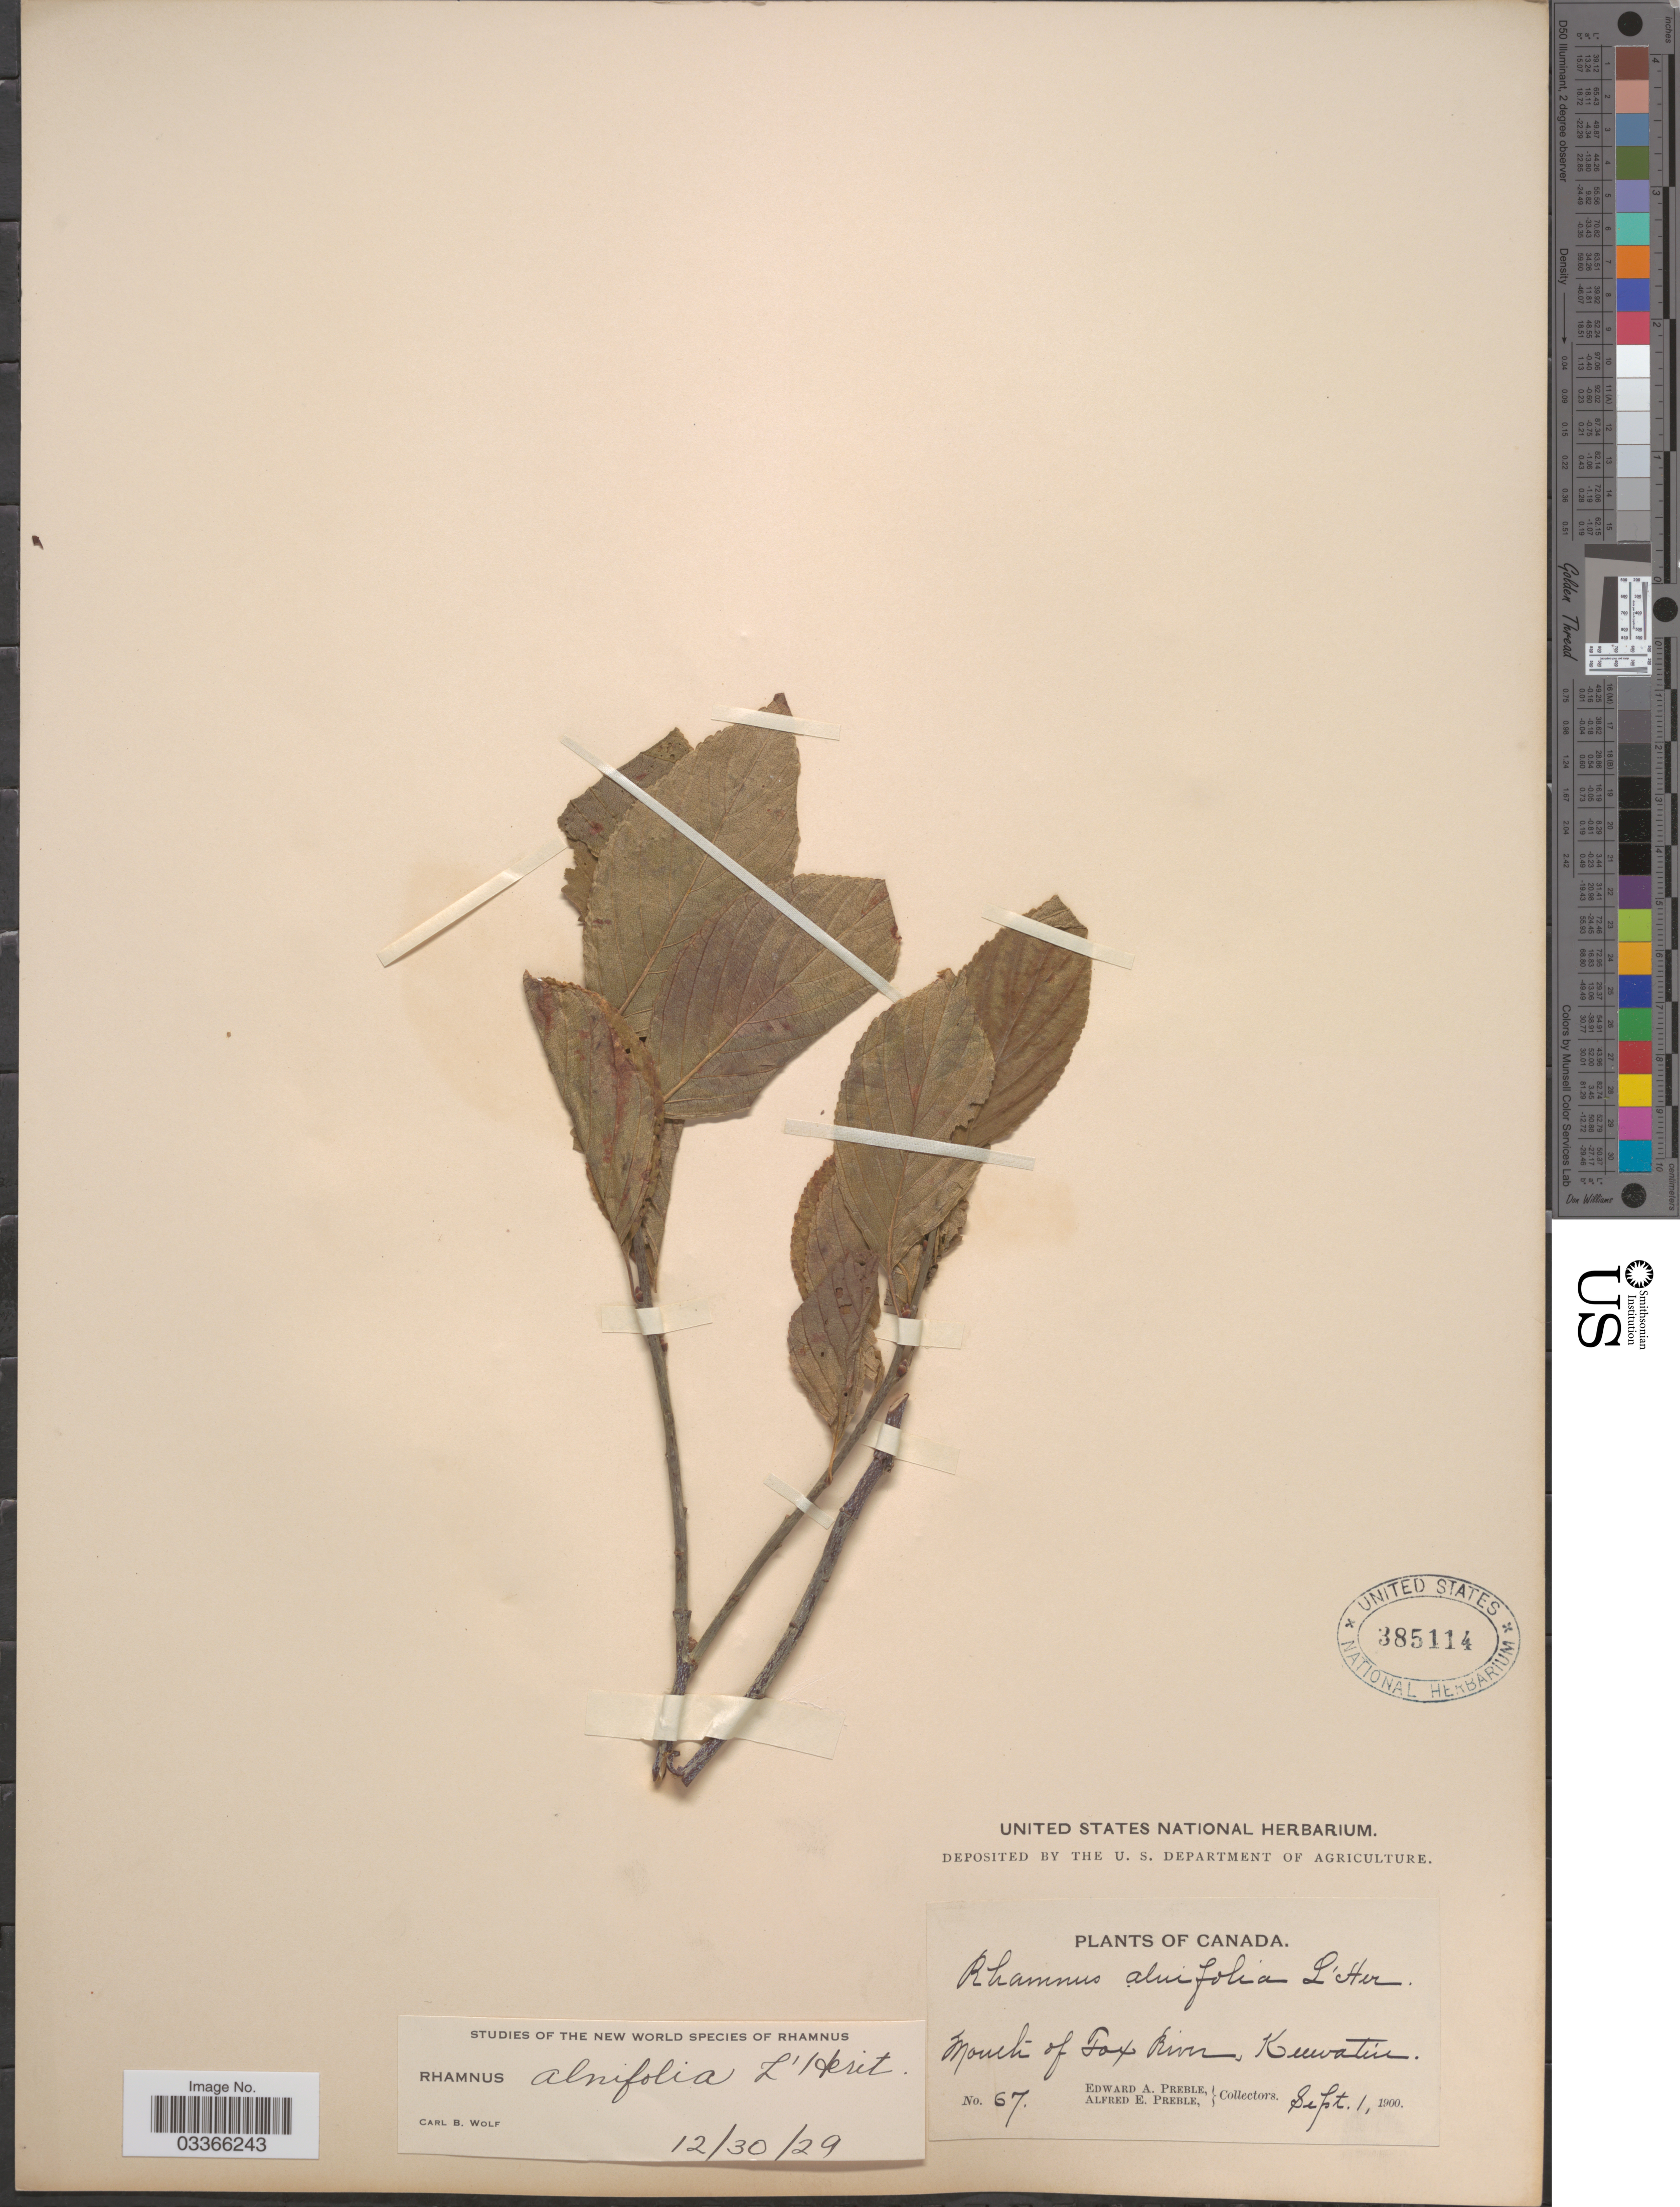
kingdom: Plantae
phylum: Tracheophyta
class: Magnoliopsida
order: Rosales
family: Rhamnaceae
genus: Rhamnus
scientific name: Rhamnus alnifolia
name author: L'Hér.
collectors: A. Preble & A. Preble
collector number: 67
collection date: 1900-09-01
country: Canada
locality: Mouth of Fox River, Keewatin.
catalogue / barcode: US 385114